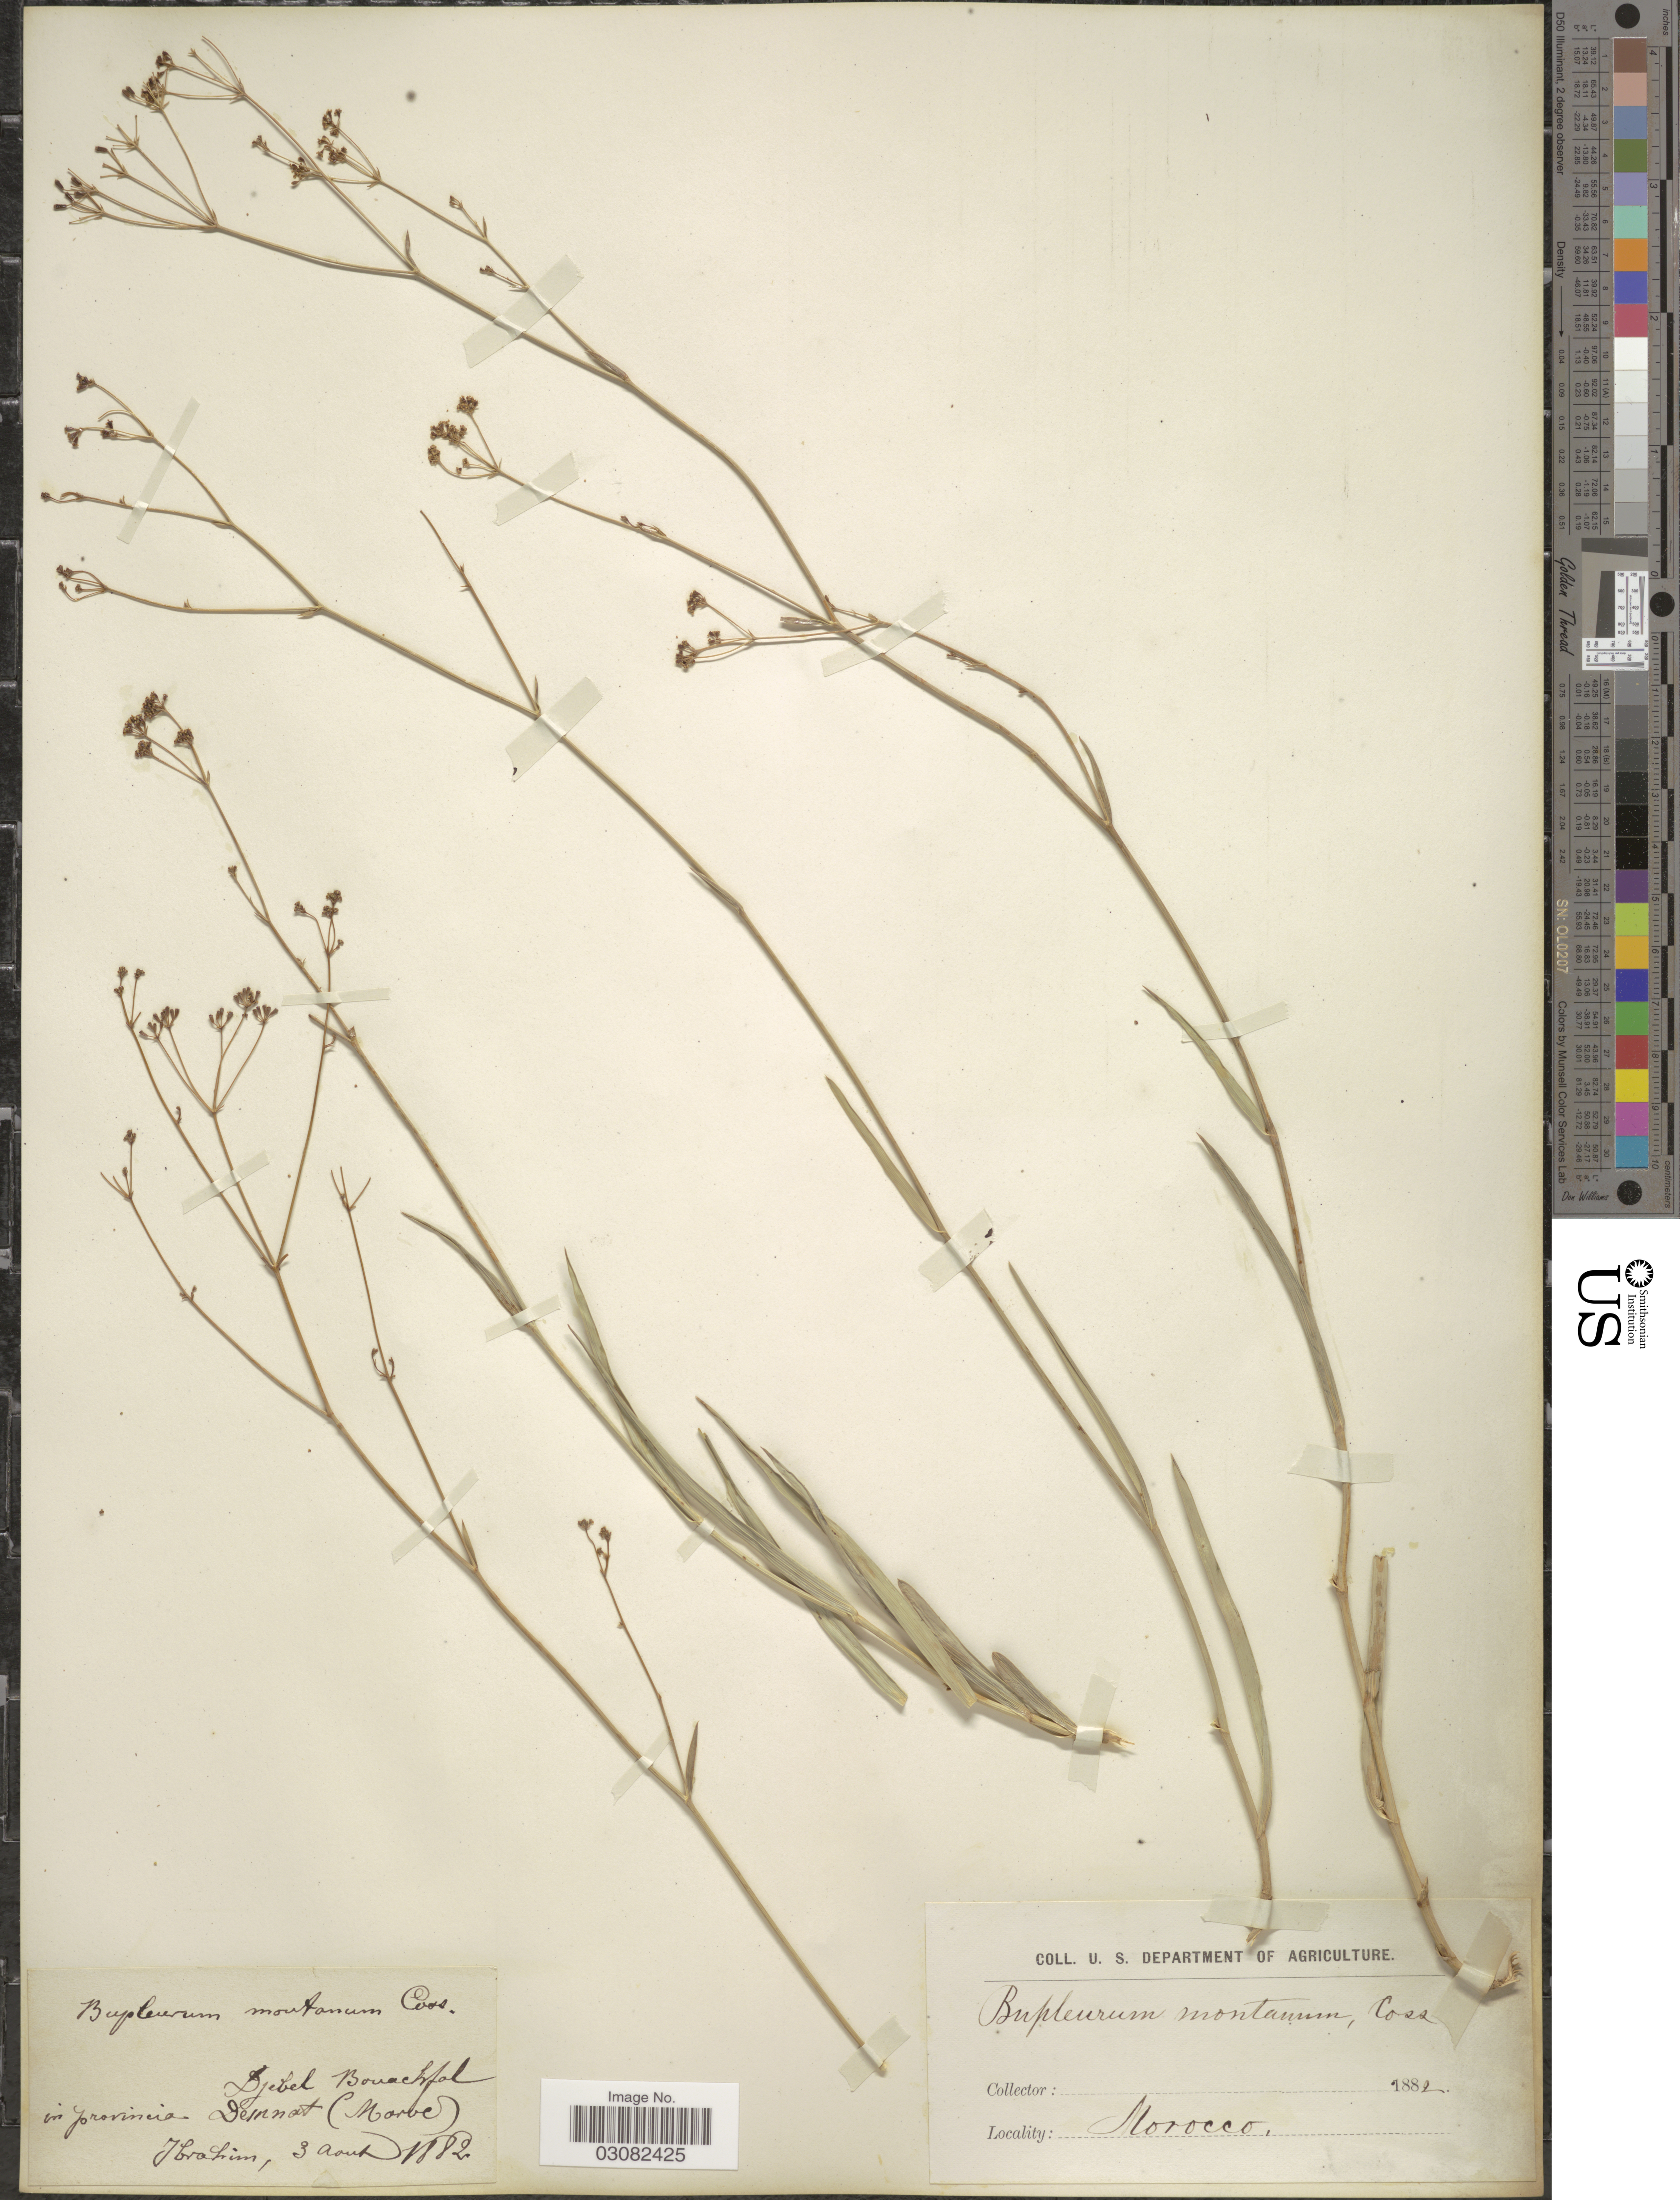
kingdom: Plantae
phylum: Tracheophyta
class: Magnoliopsida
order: Apiales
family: Apiaceae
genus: Bupleurum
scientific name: Bupleurum montanum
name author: Coss. & Durieu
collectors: -. Ibrahim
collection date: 1882-08-03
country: Morocco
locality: Djebel Bouachfal in provincia Demnat.